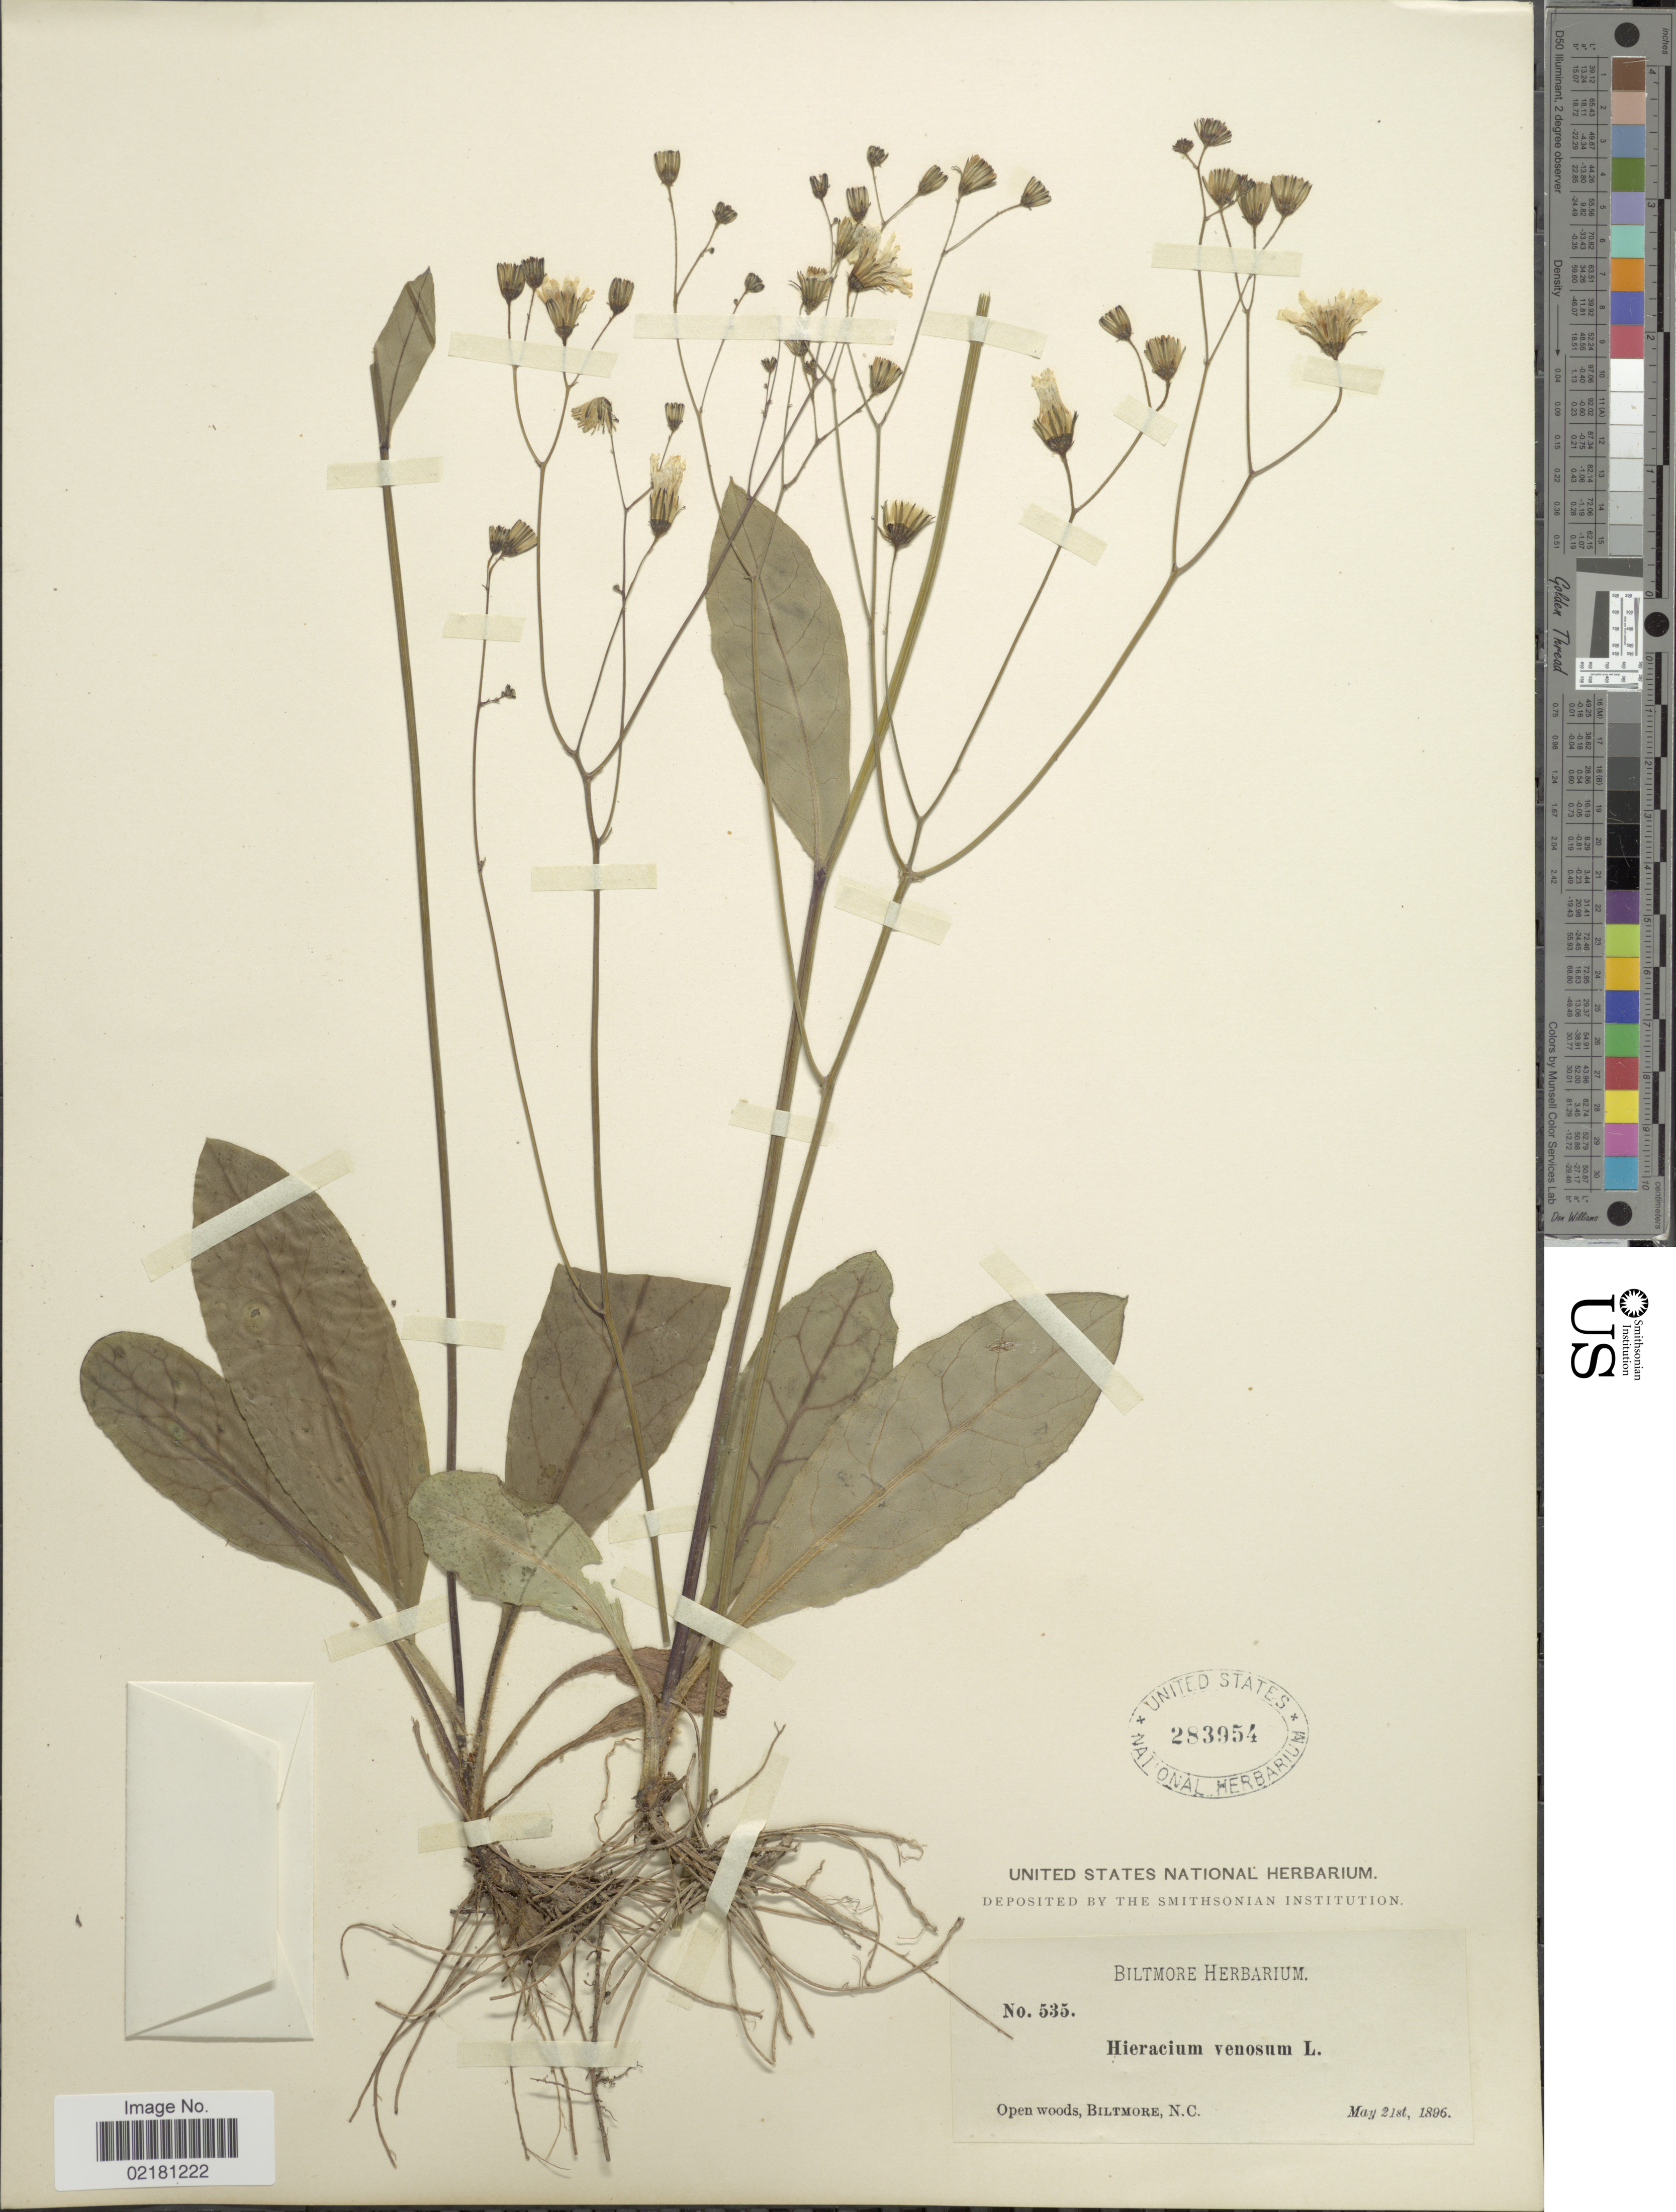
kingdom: Plantae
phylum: Tracheophyta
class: Magnoliopsida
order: Asterales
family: Asteraceae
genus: Hieracium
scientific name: Hieracium venosum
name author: L.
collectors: ex herb. Biltmore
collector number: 535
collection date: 1896-05-21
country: United States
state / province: North Carolina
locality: Open woods, Biltmore, N.C.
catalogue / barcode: US 283954